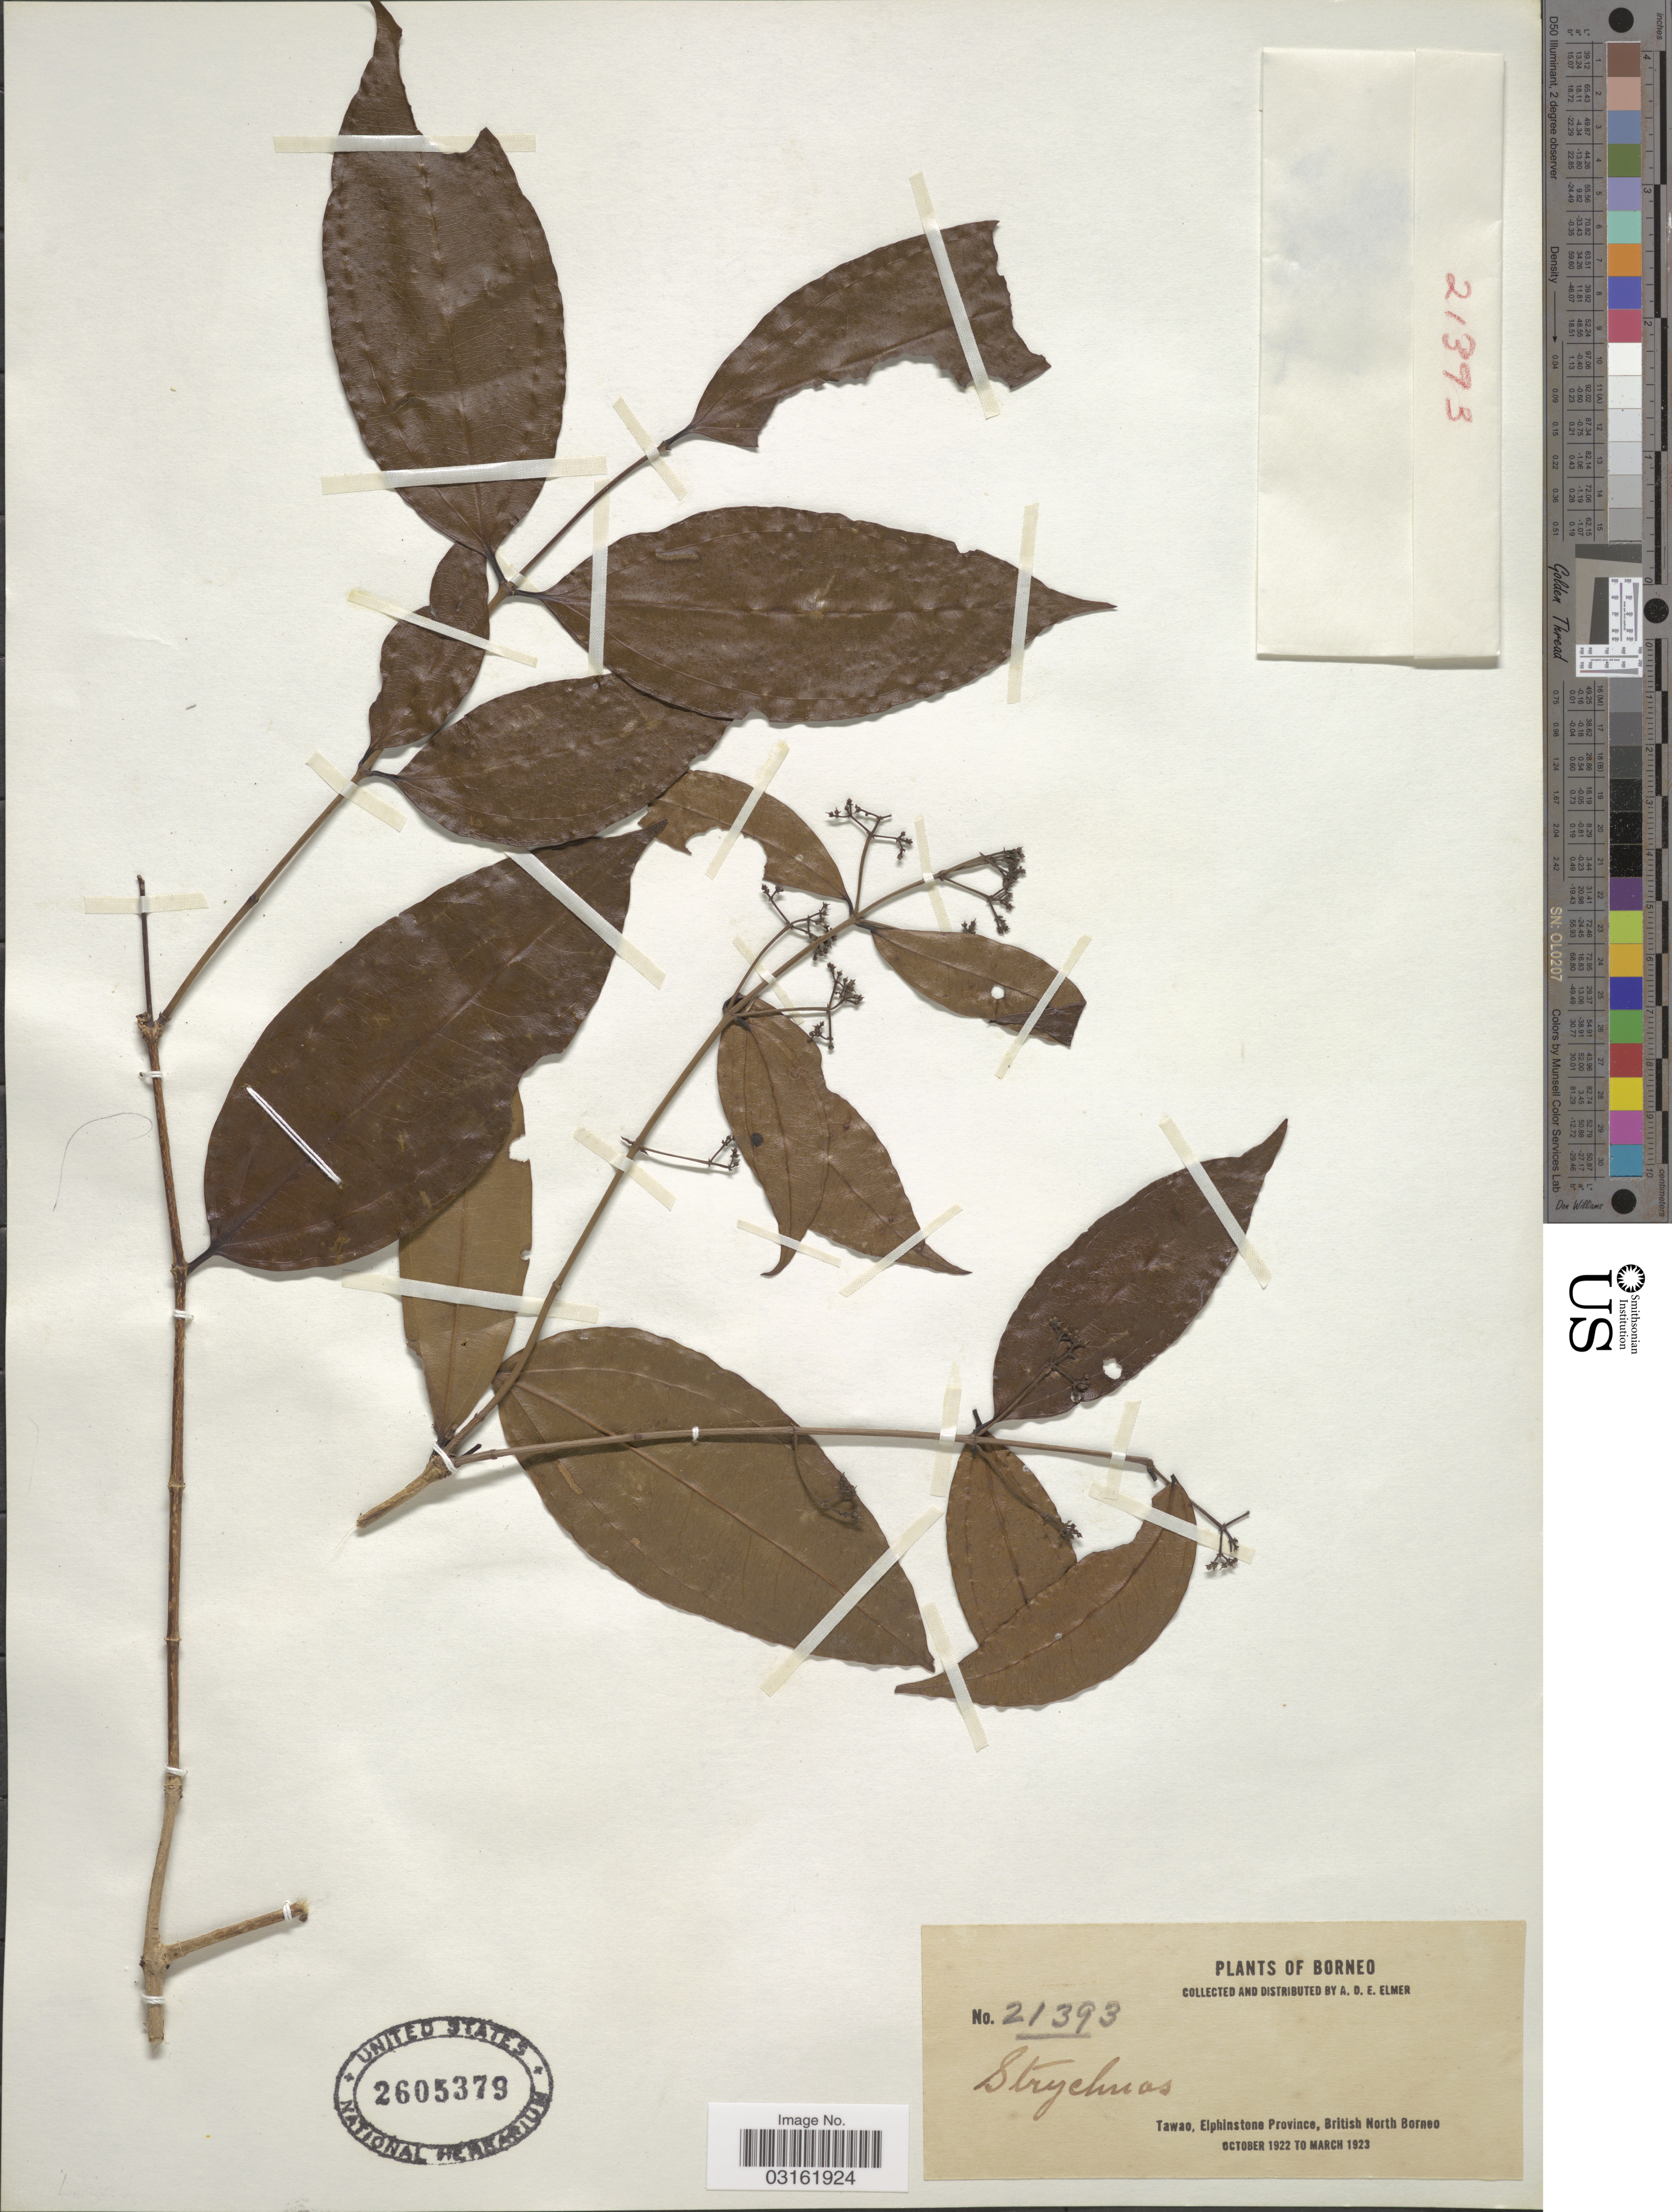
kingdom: Plantae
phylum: Tracheophyta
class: Magnoliopsida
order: Gentianales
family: Loganiaceae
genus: Strychnos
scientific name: Strychnos sp.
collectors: A. D. E. Elmer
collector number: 21393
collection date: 1922-10/1923-03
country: Malaysia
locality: Borneo. Tawao, Elphinstone Province, British North Borneo.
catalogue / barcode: US 2605379